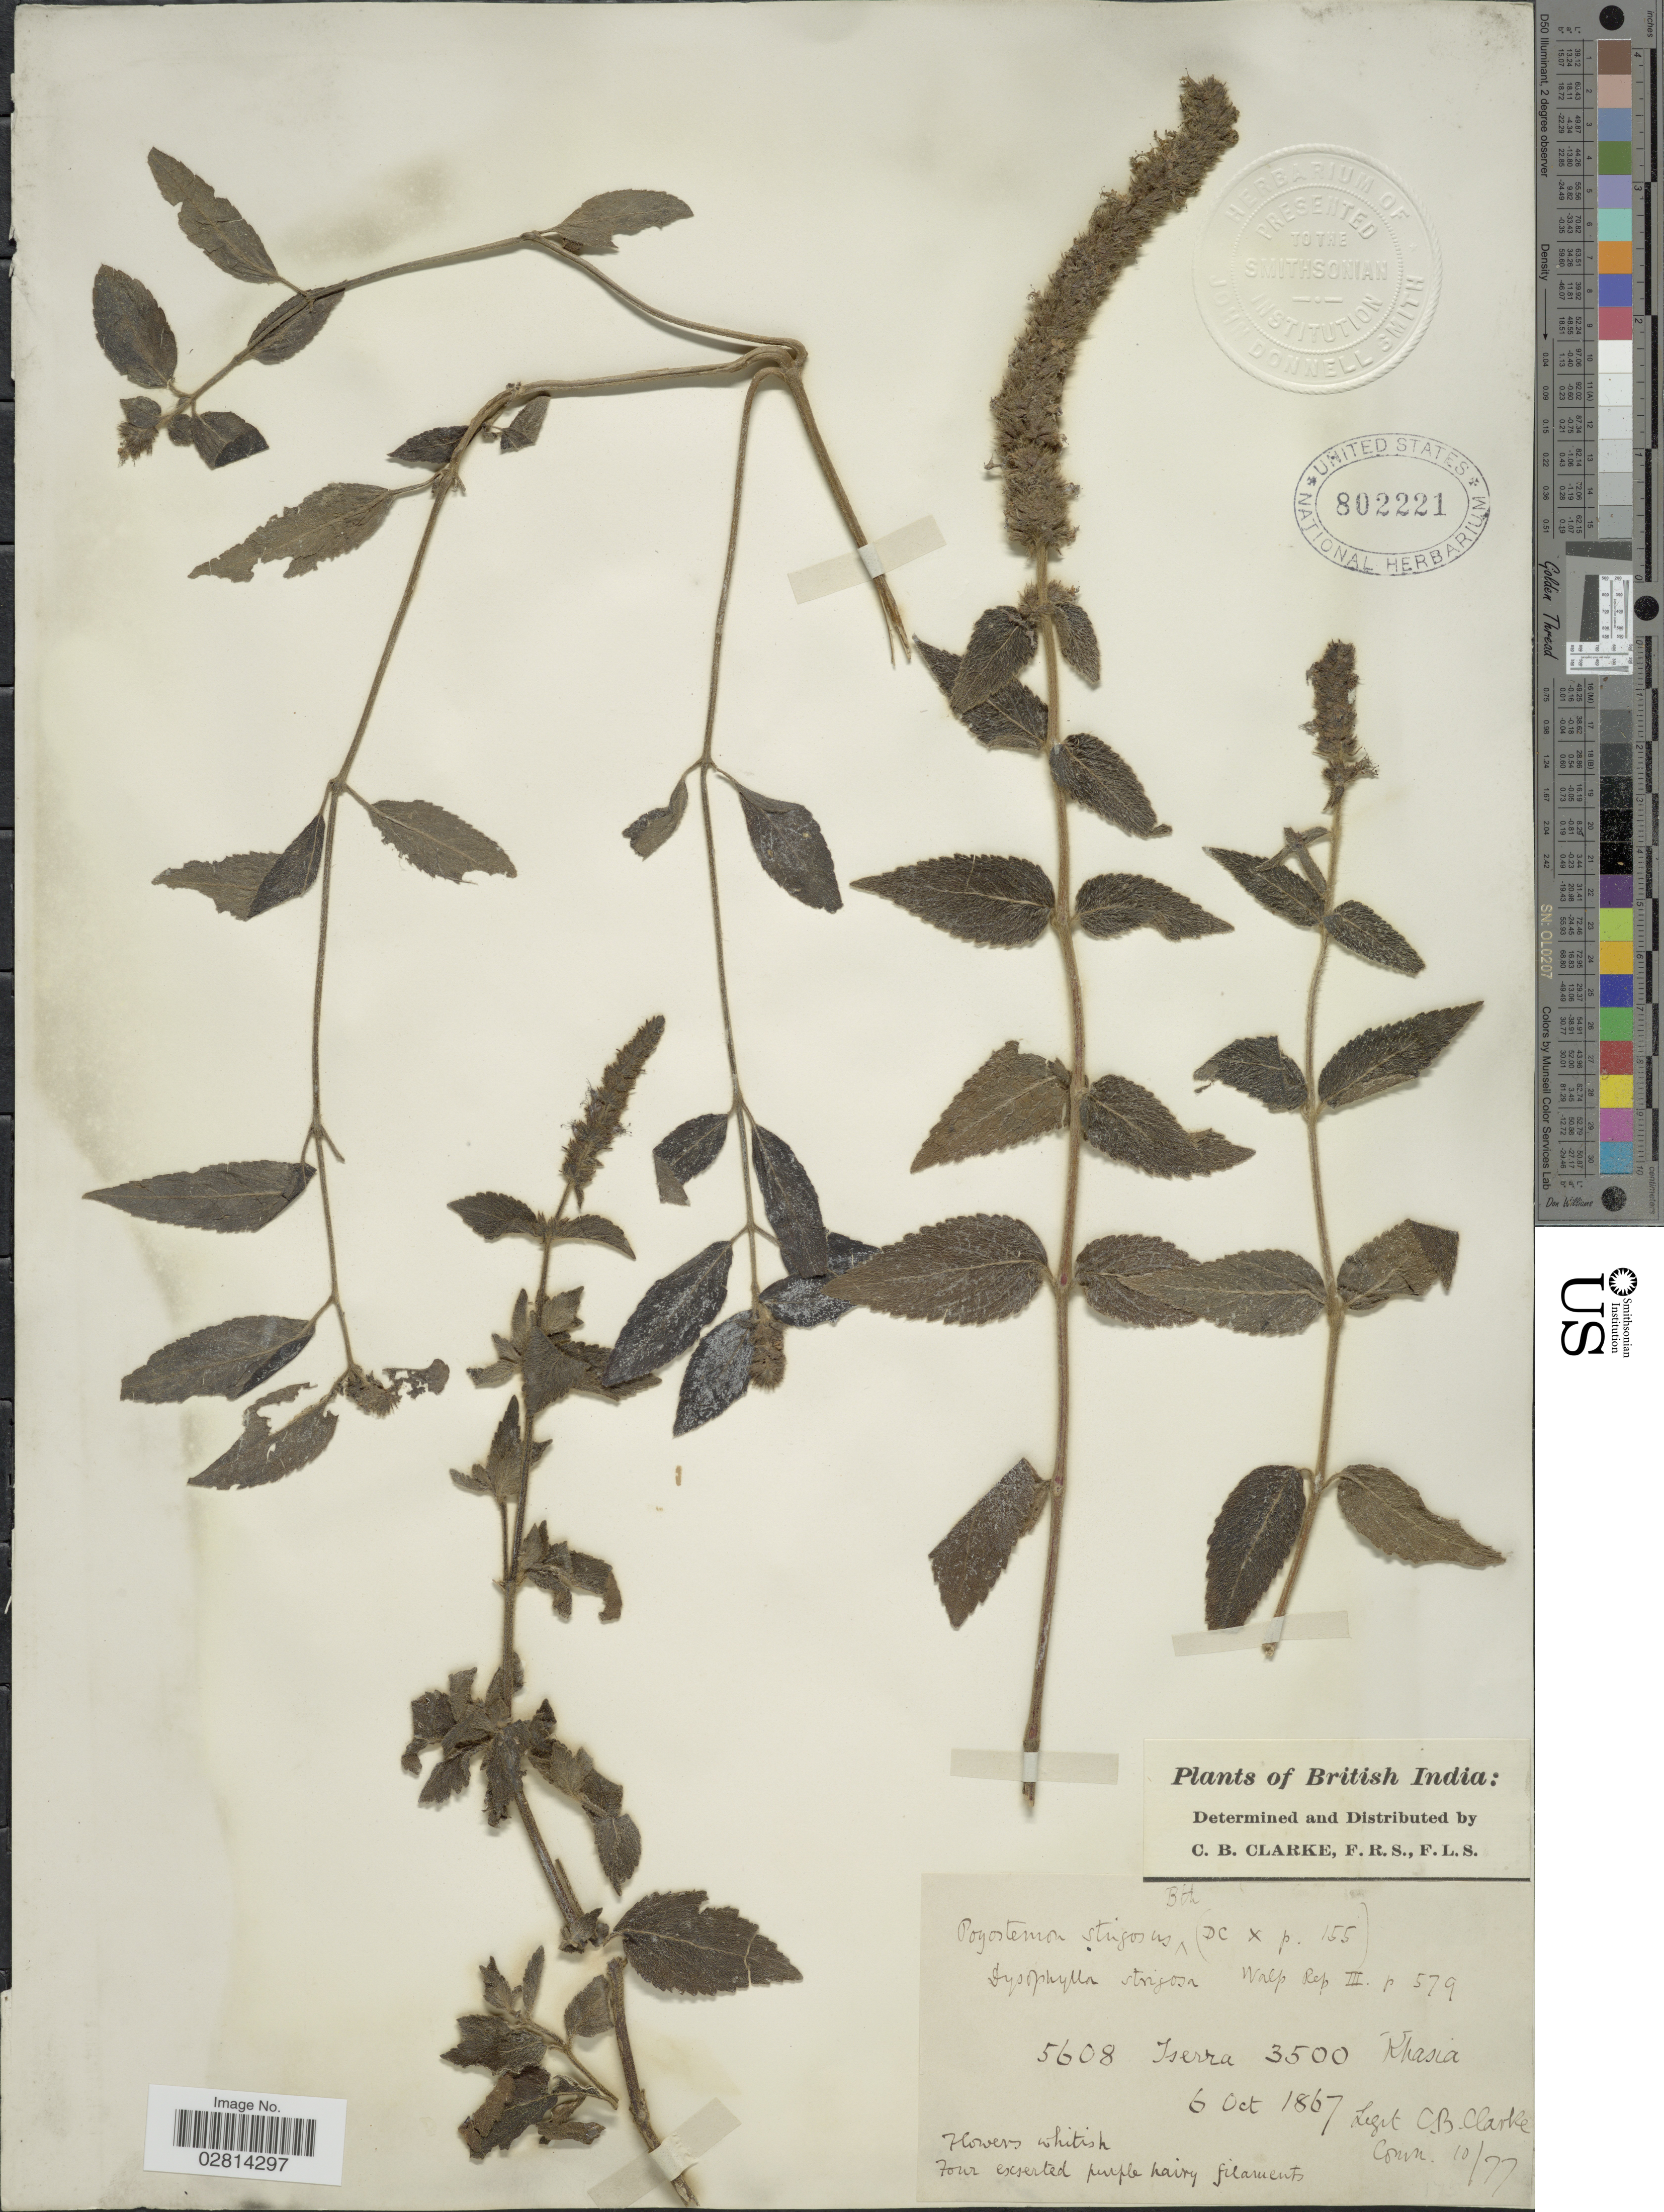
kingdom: Plantae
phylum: Tracheophyta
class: Magnoliopsida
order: Lamiales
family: Lamiaceae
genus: Pogostemon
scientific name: Pogostemon strigosus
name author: (Benth.) Benth.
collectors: C. B. Clarke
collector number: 5608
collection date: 1867-10-06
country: India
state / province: Meghalaya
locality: Iserra. Khasia. British India.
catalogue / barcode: US 802221